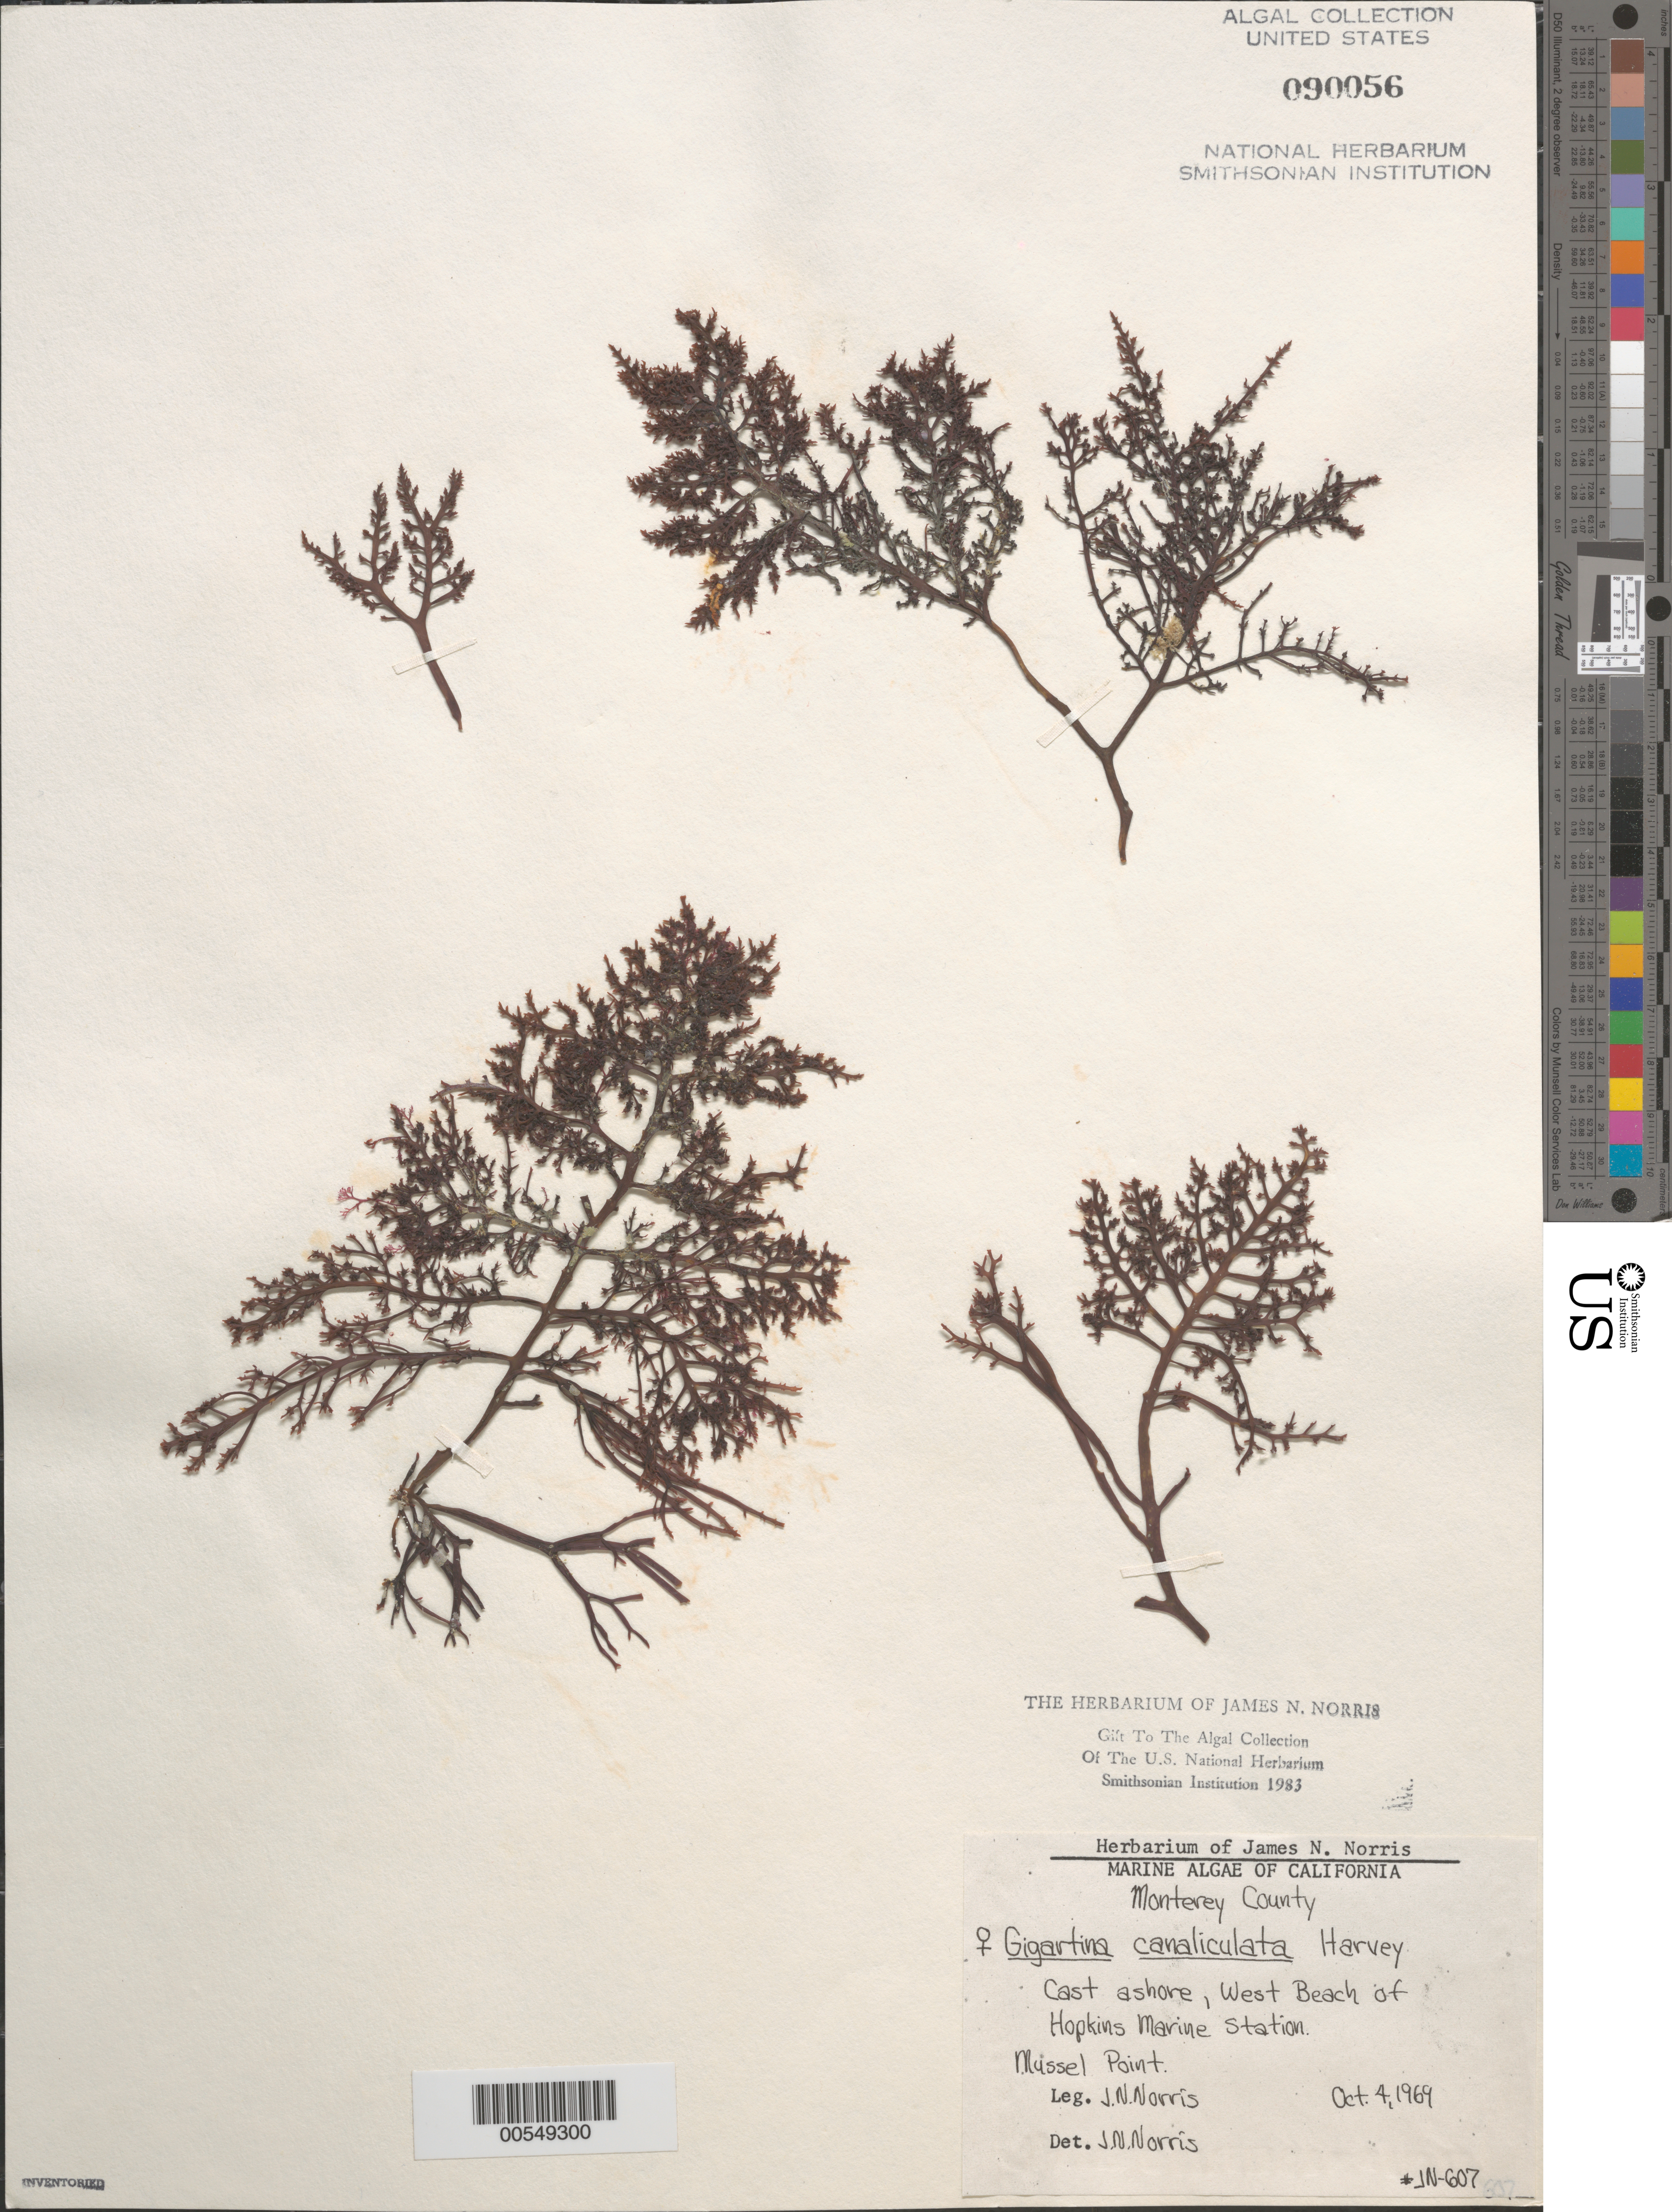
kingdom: Plantae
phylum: Rhodophyta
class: Florideophyceae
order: Gigartinales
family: Gigartinaceae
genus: Chondracanthus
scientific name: Chondracanthus canaliculatus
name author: (Harv.) Guiry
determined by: Algae name updating Project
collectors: J. N. Norris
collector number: JN-607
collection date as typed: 04 Oct 1969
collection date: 1969-10-04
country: United States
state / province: California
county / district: Monterey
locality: West beach, Hopkins Marine Station, Mussel Point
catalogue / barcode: US 90056